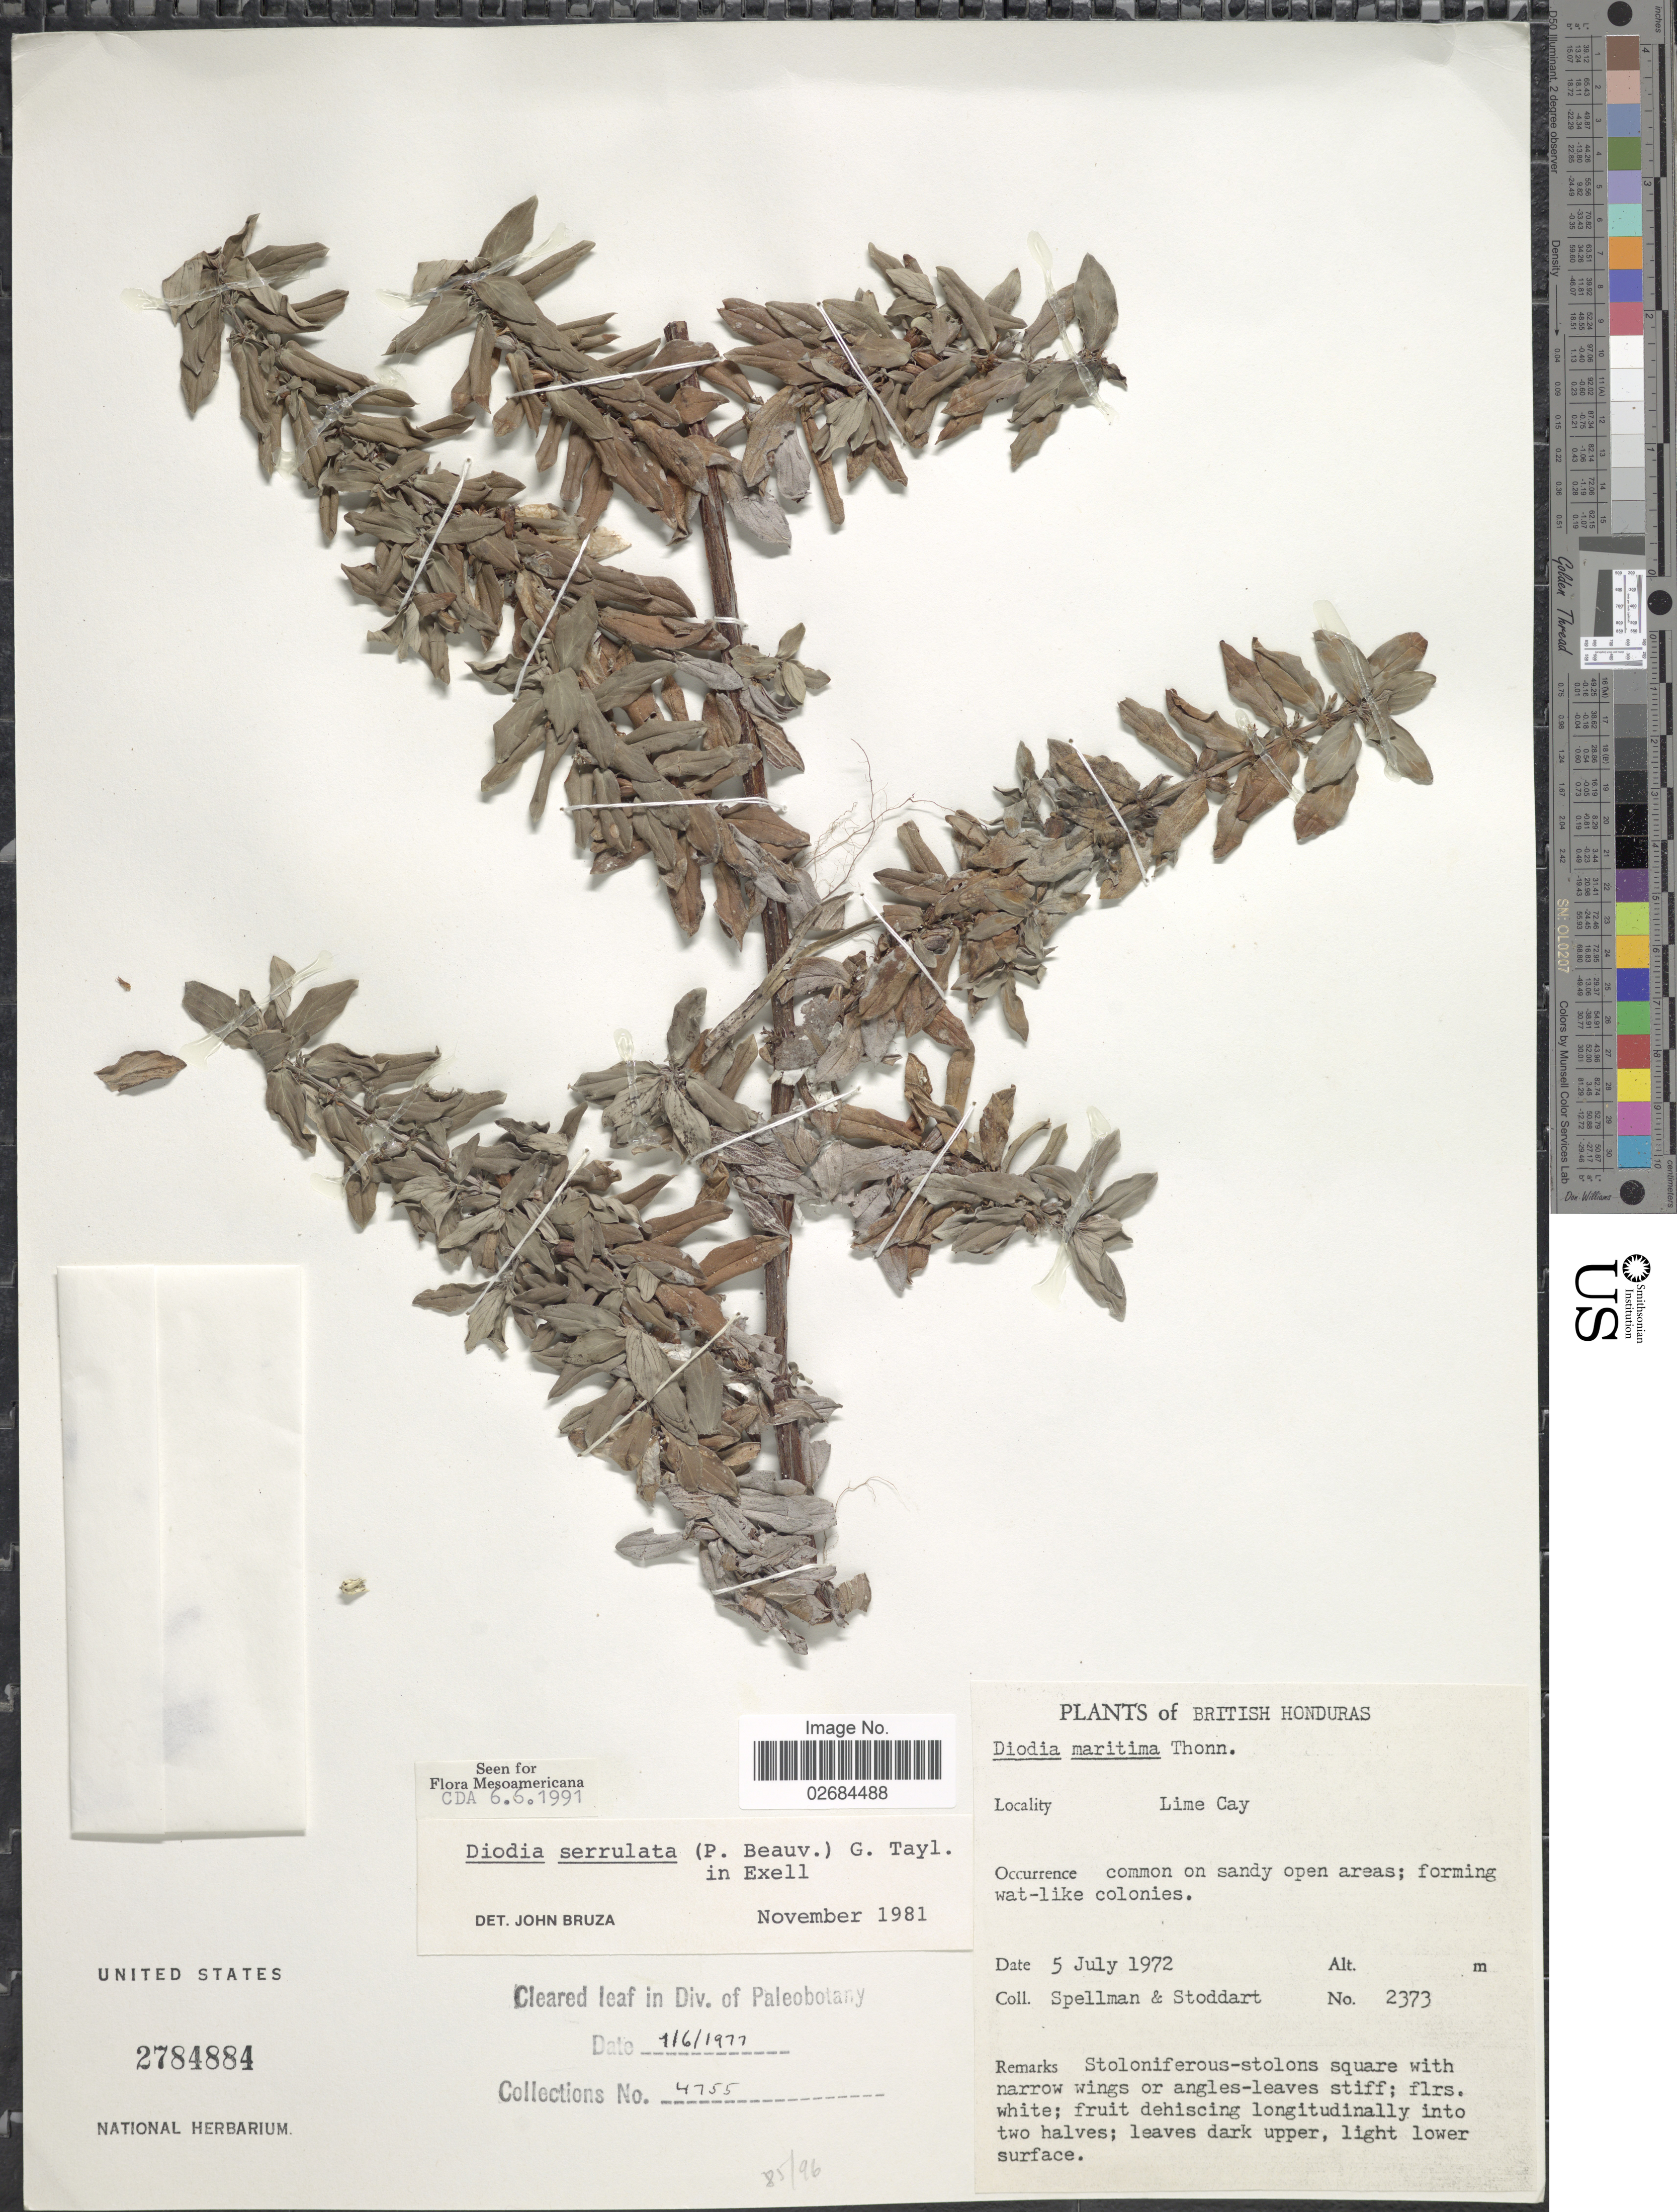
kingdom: Plantae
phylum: Tracheophyta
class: Magnoliopsida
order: Gentianales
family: Rubiaceae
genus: Diodia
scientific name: Diodia serrulata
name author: (P. Beauv.) G. Taylor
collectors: Spellman, -- & -. Stoddart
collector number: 2373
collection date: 1972-07-05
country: Belize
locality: British Honduras. Lime Cay.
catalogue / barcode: US 2784884